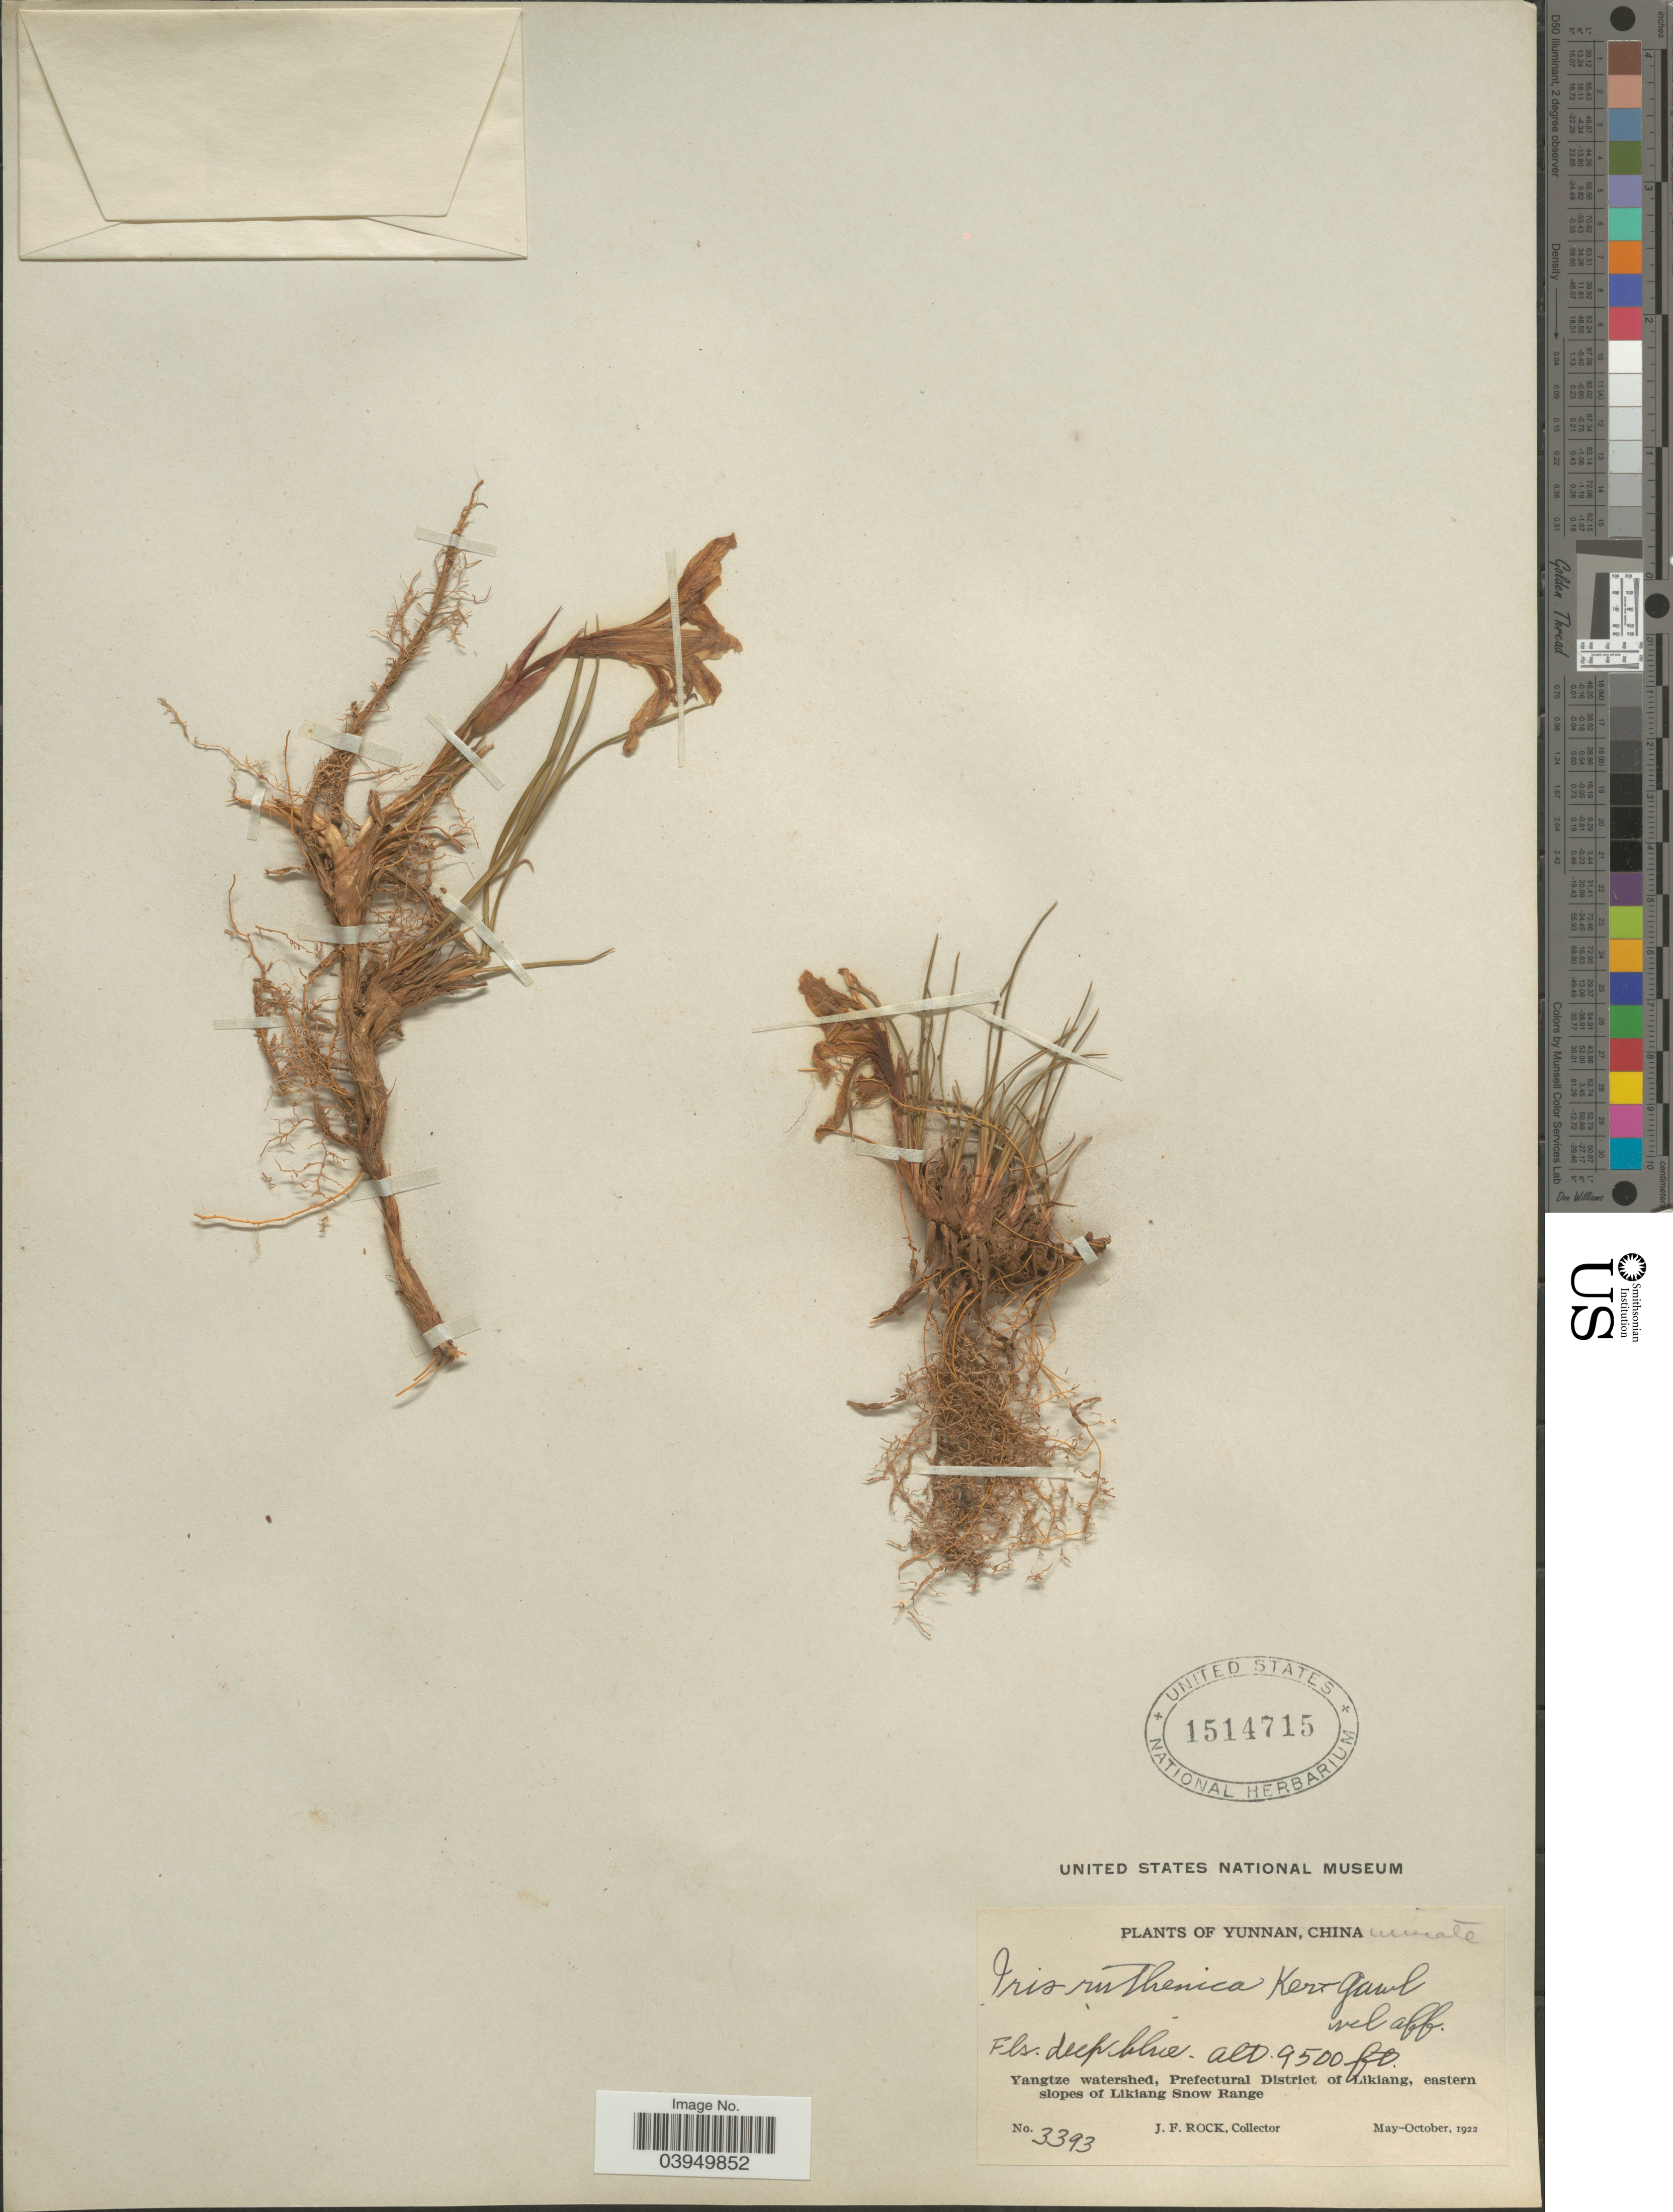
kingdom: Plantae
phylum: Tracheophyta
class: Liliopsida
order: Asparagales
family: Iridaceae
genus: Iris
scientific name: Iris ruthenica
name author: Ker Gawl.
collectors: J. Rock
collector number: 3393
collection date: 1922-05/1922-10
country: China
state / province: Yunnan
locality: Yangtze watershed, Prefectural District of Likiang, eastern slopes of Likiang Snow Range.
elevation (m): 2896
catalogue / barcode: US 1514715